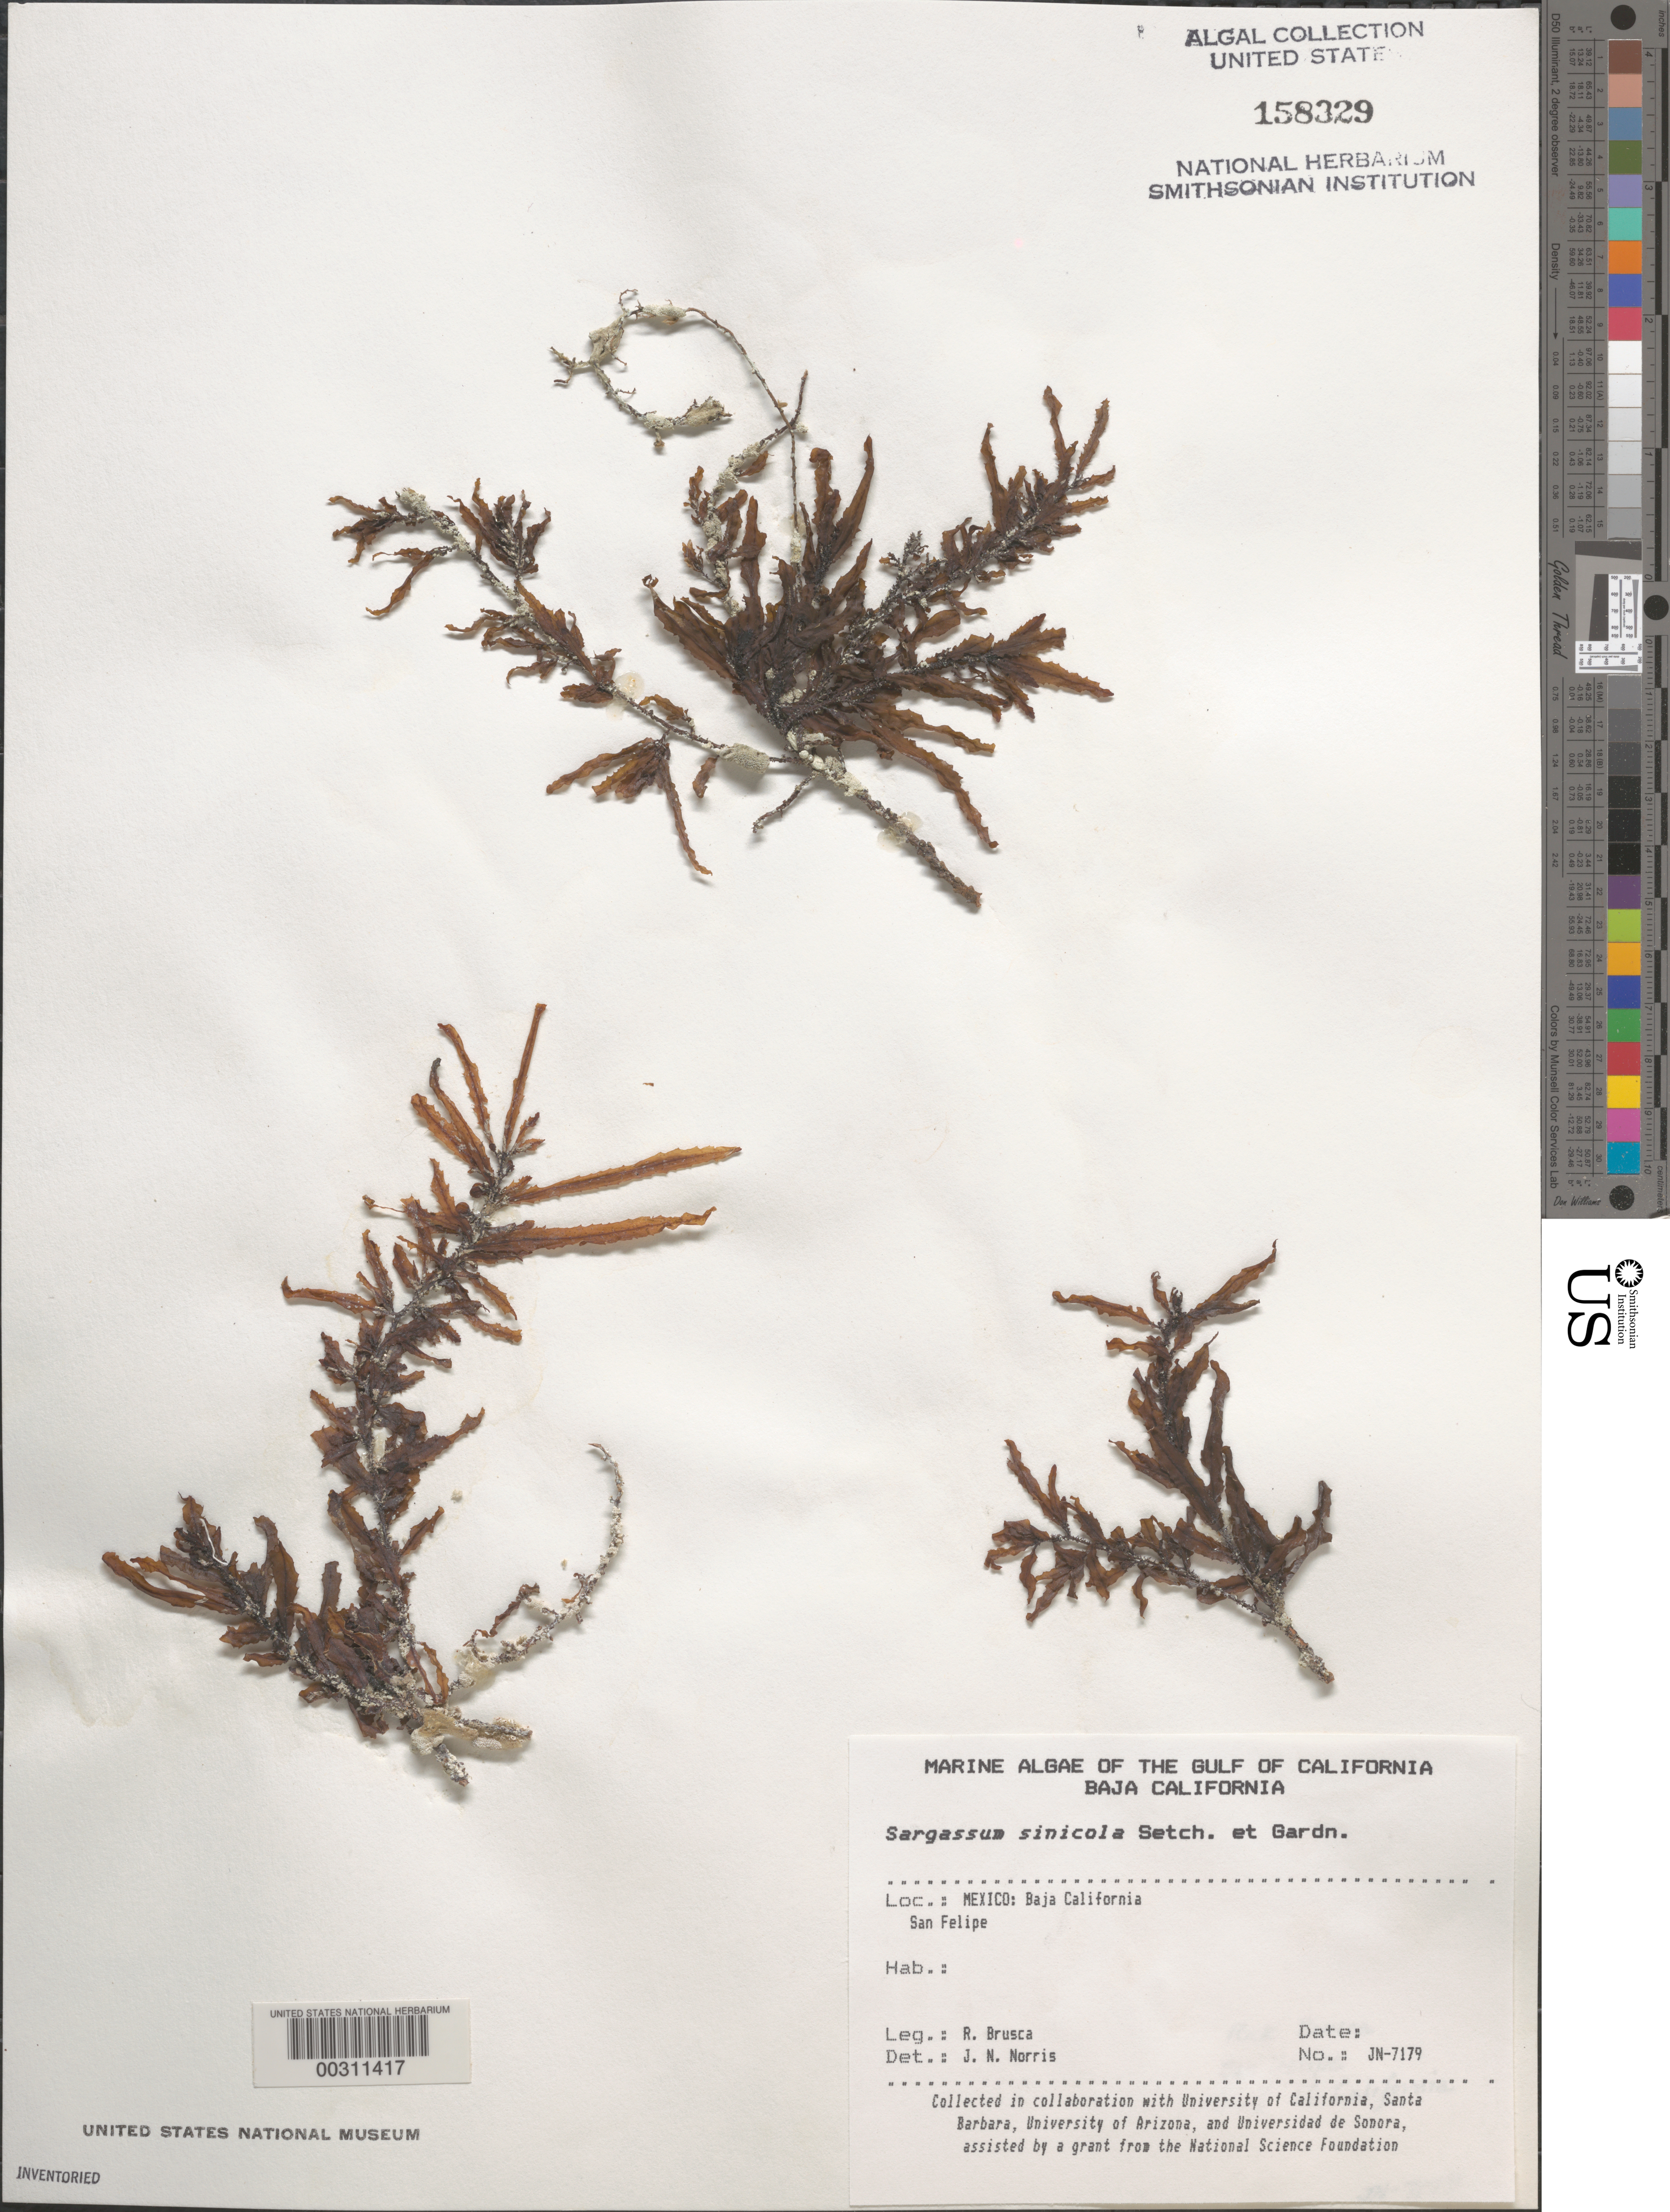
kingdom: Chromista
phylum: Ochrophyta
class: Phaeophyceae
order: Fucales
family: Sargassaceae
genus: Sargassum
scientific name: Sargassum sinicola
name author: Setchell & N.L. Gardner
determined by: Norris, James N.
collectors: R. Brusca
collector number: JN-7179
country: Mexico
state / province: Baja California Norte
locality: San Felipe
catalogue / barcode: US 158329